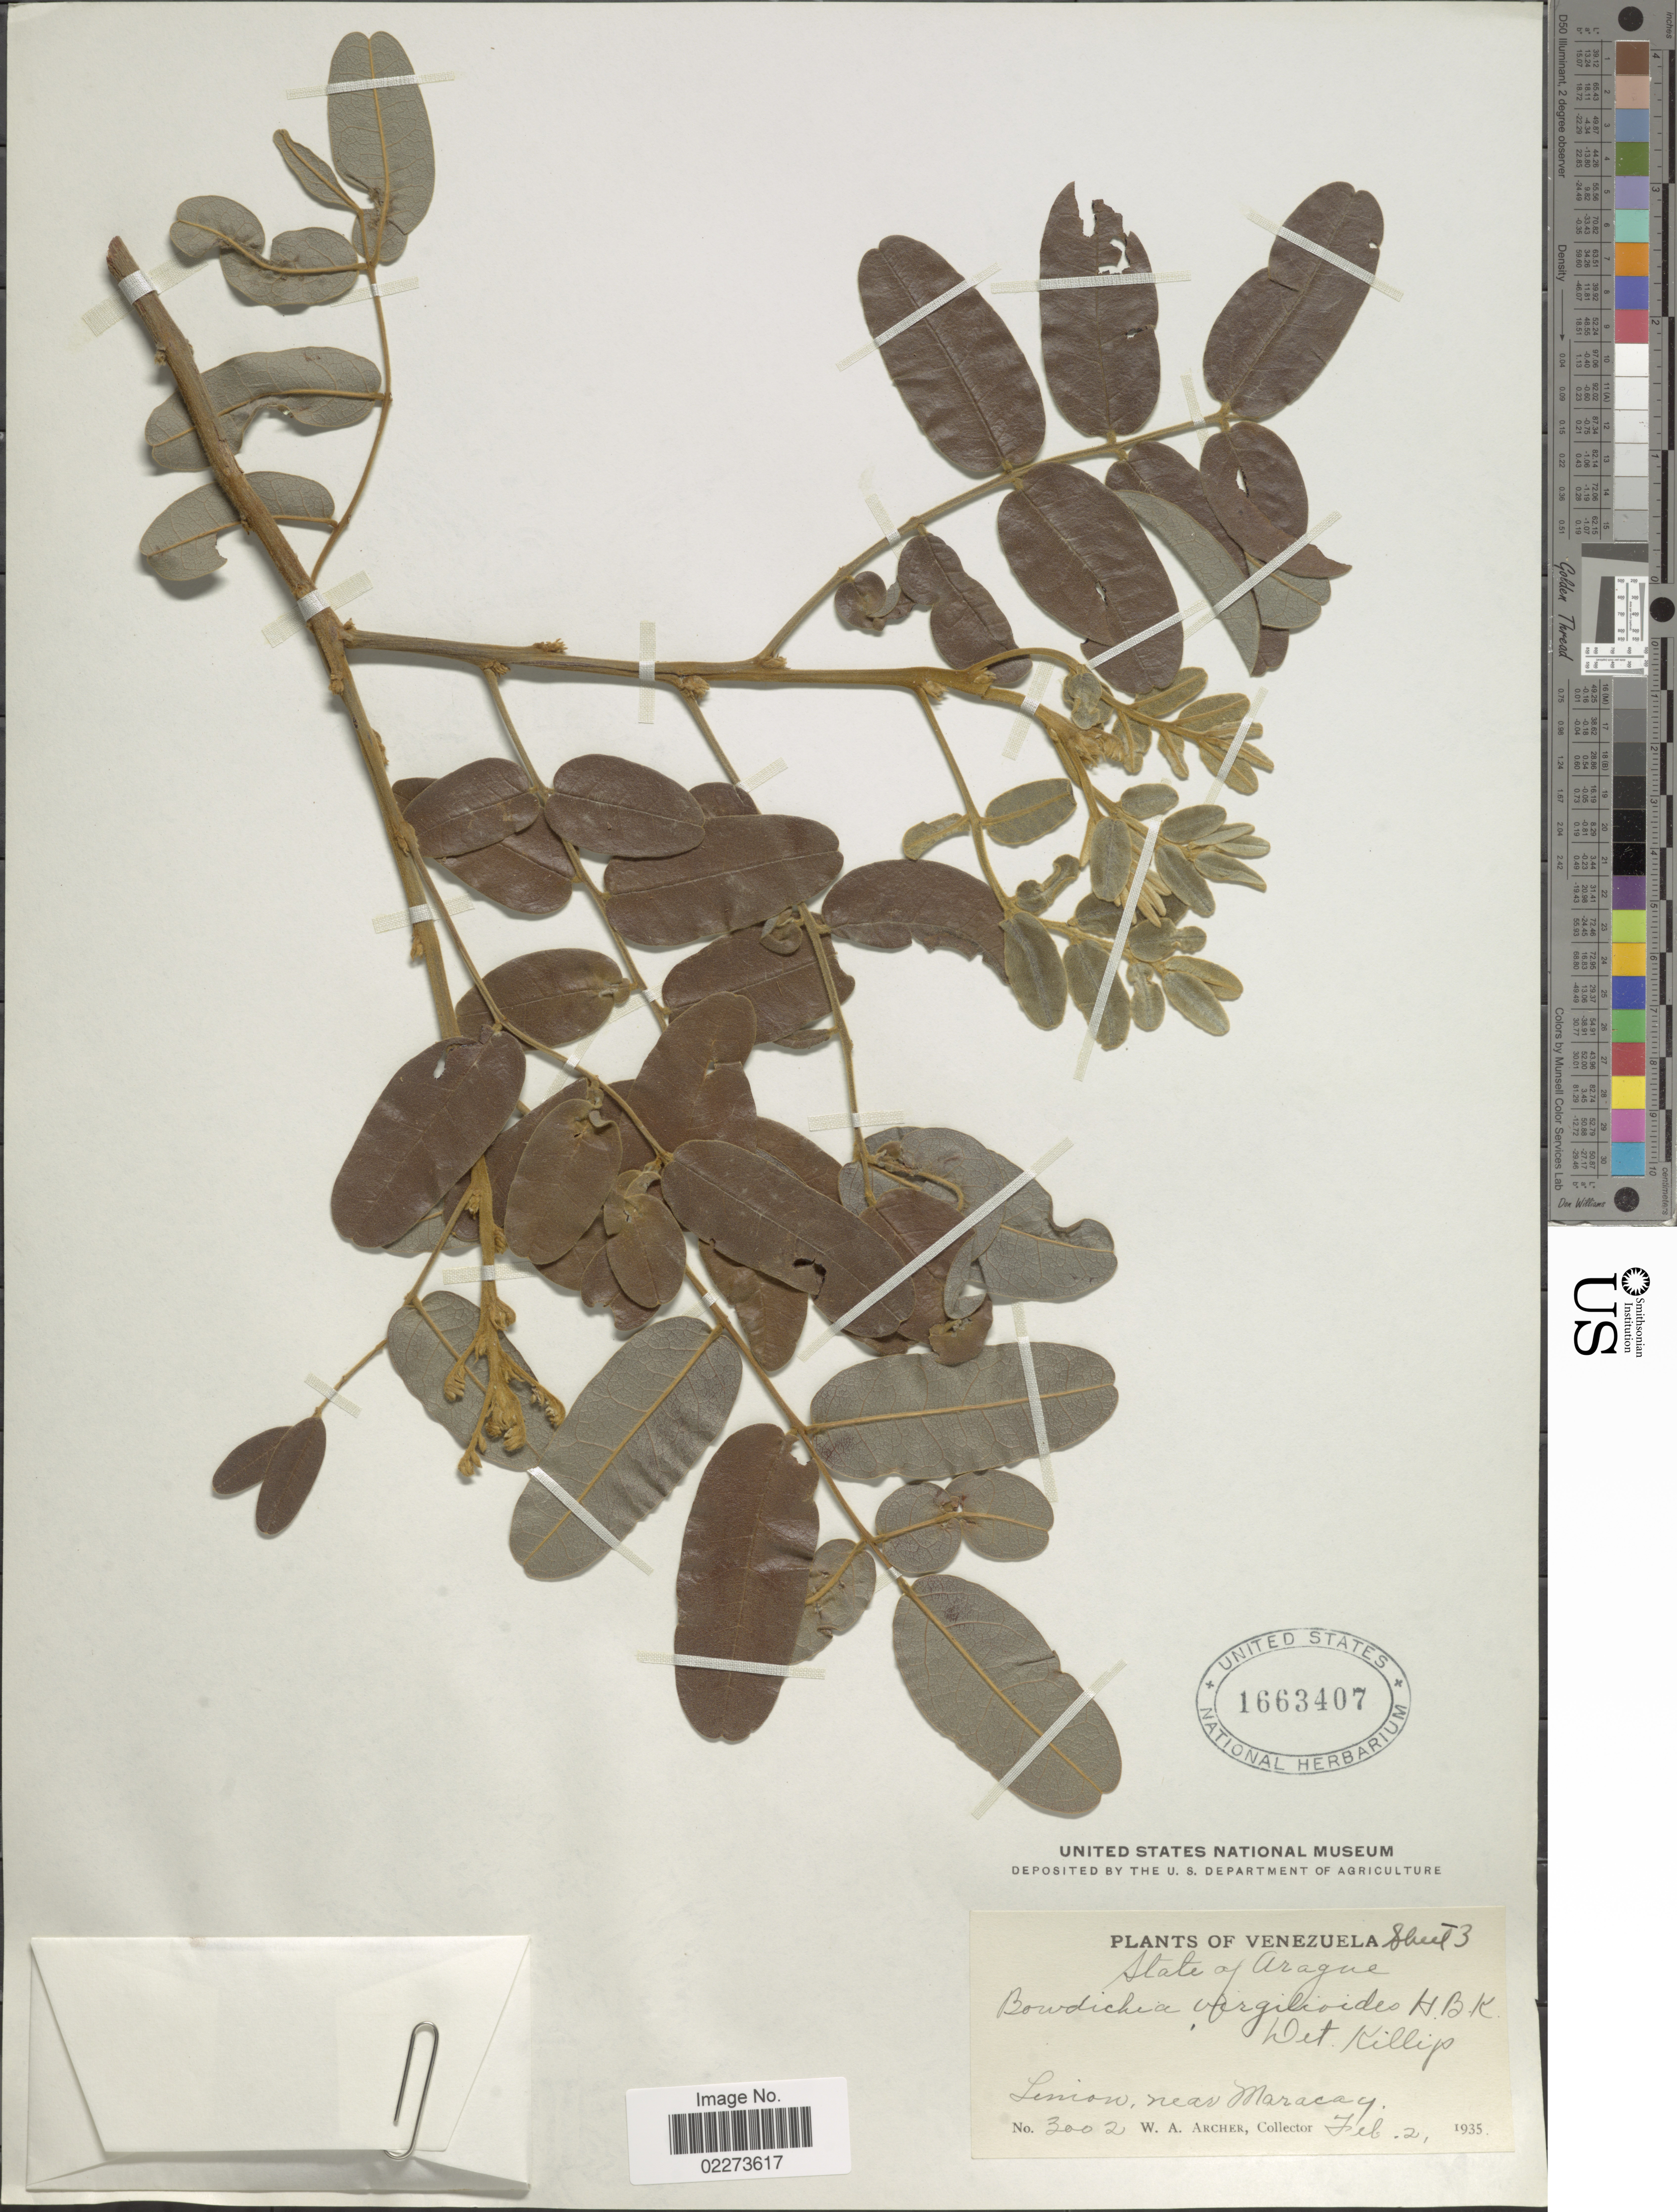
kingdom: Plantae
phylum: Tracheophyta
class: Magnoliopsida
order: Fabales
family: Fabaceae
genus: Bowdichia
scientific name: Bowdichia virgilioides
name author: Kunth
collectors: W. A. Archer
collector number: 3002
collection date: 1935-02-02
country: Venezuela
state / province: Aragua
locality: Limon, near Maracay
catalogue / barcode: US 1663407